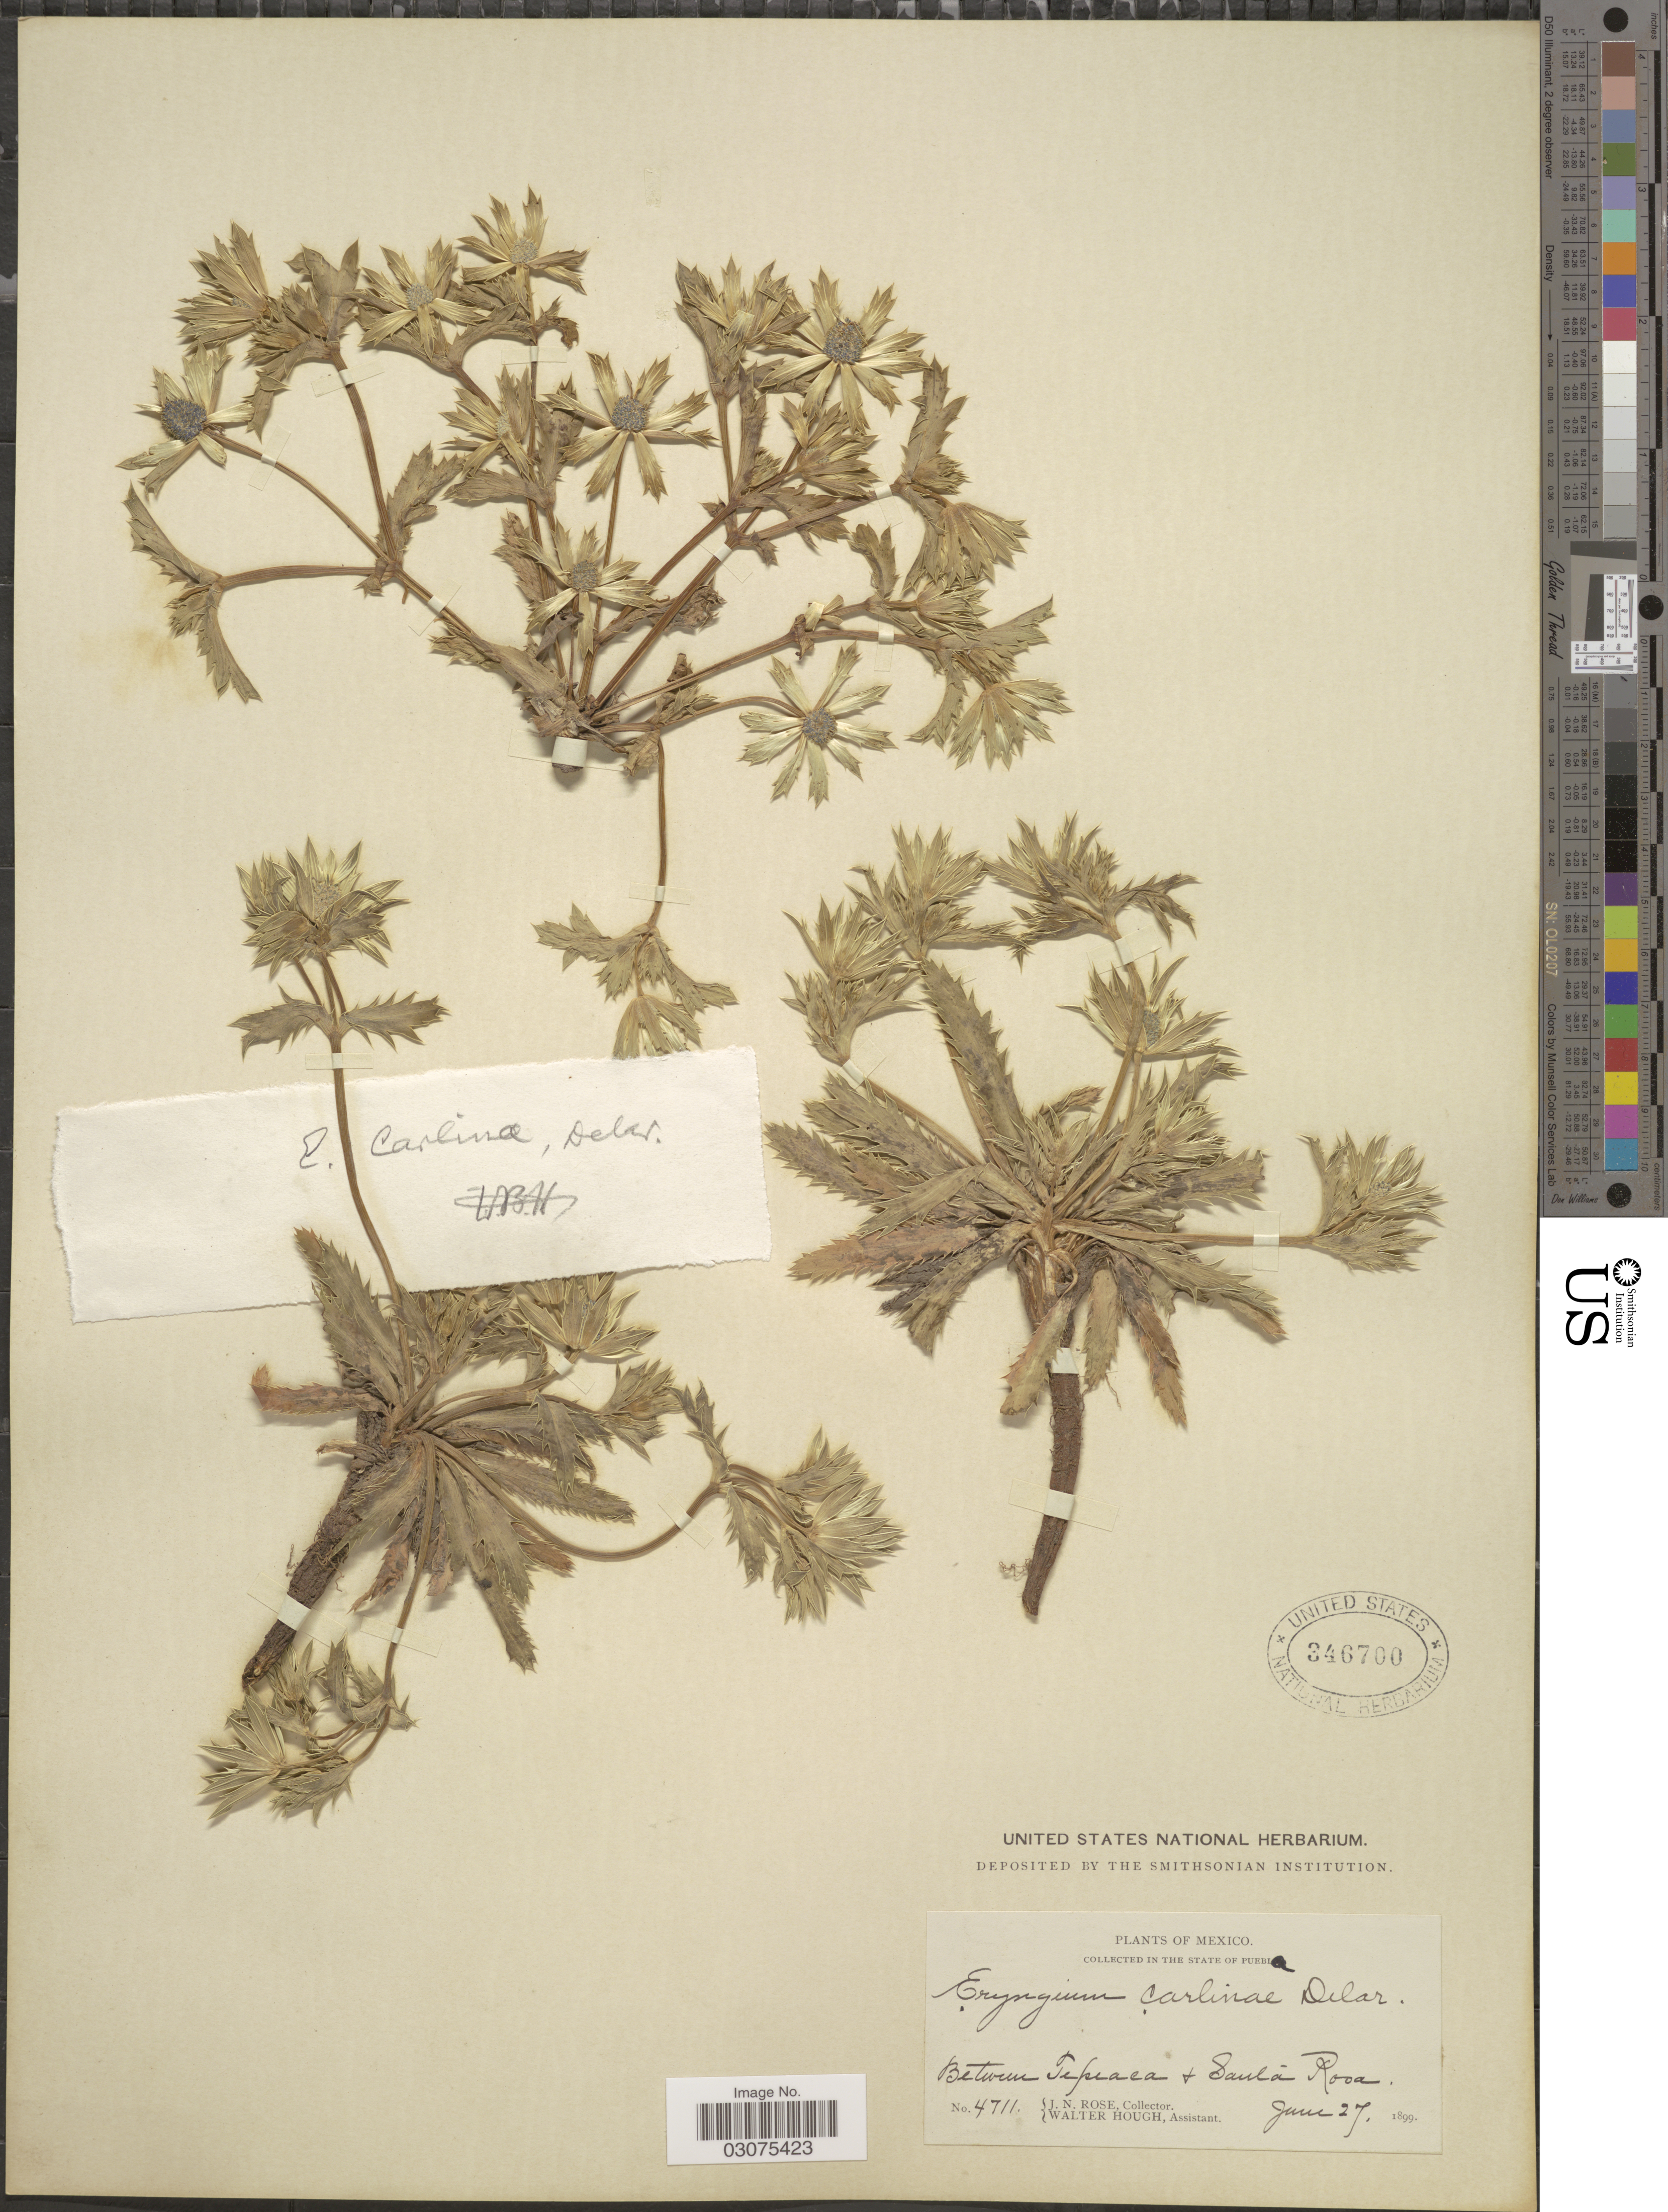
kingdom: Plantae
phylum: Tracheophyta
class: Magnoliopsida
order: Apiales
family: Apiaceae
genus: Eryngium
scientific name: Eryngium carlinae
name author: F. Delaroche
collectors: J. N. Rose & W. Hough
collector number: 4711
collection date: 1899-06-27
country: Mexico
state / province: Puebla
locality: Between Tepeaca & Santa Rosa.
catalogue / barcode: US 346700